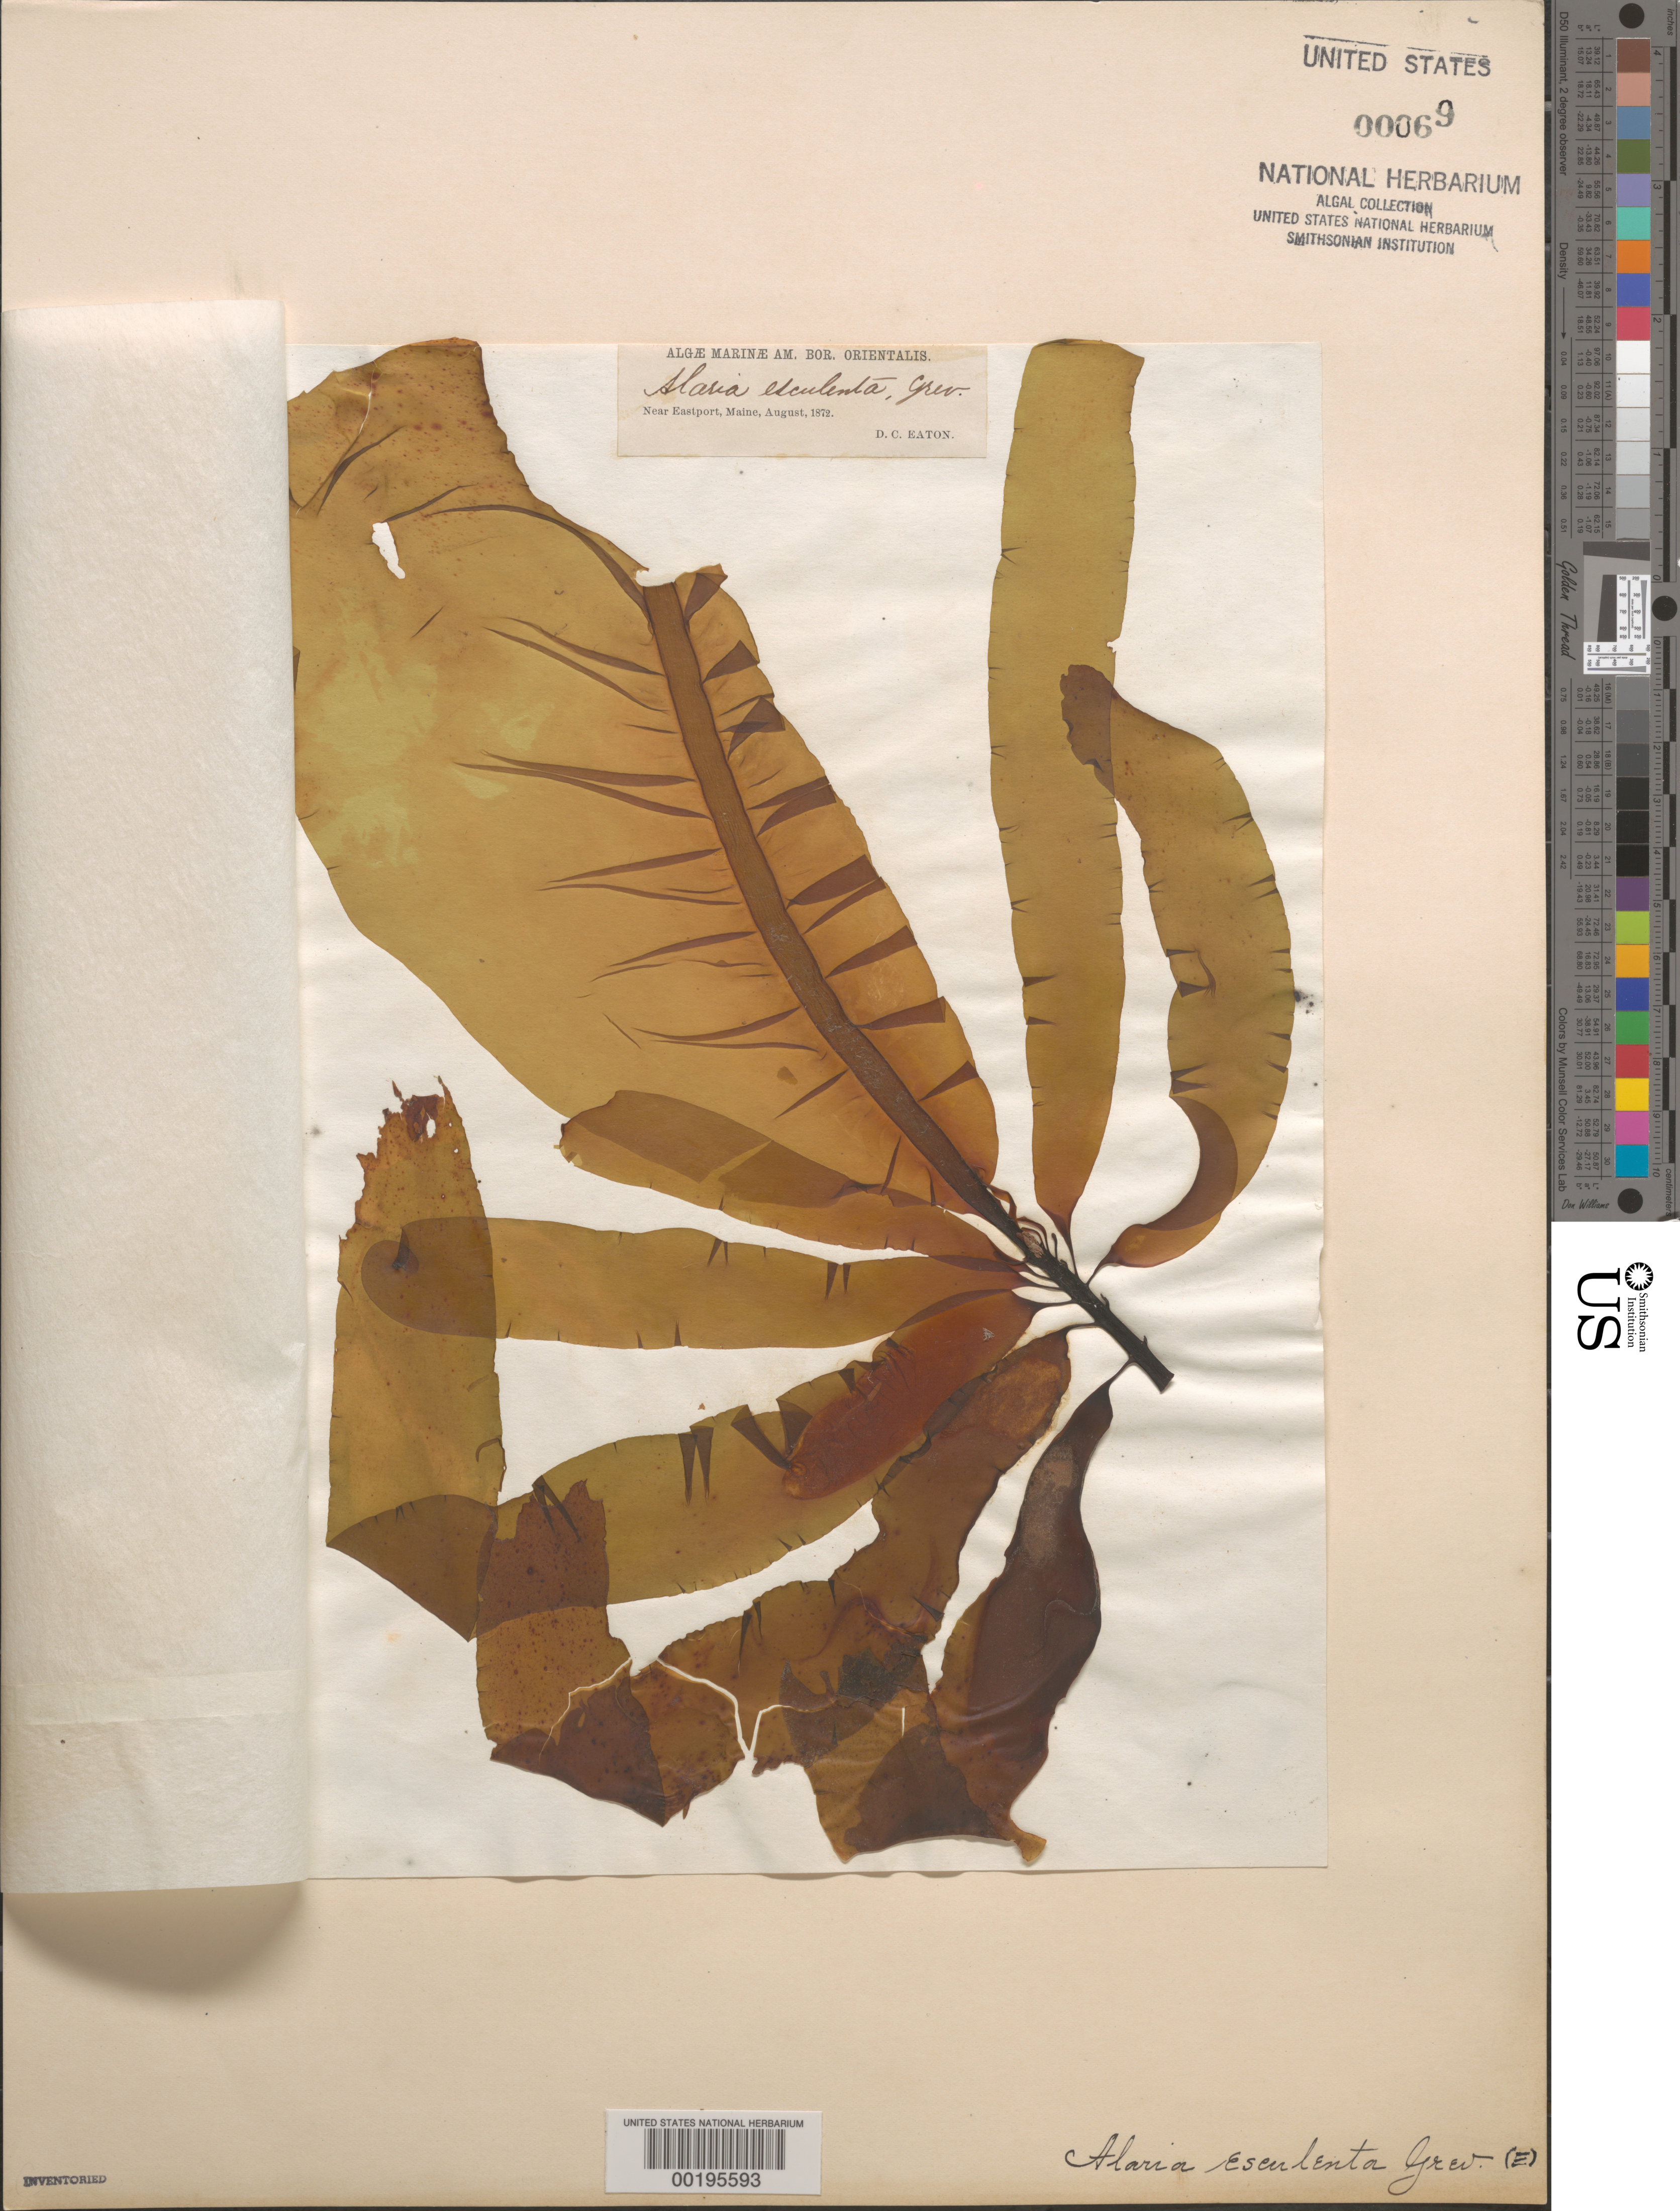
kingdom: Chromista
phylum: Ochrophyta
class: Phaeophyceae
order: Laminariales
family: Alariaceae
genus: Alaria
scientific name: Alaria esculenta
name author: (L.) Greville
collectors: D. C. Eaton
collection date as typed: Aug 1872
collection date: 1872-08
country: United States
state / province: Maine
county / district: Washington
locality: Near Eastport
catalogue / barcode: US 69